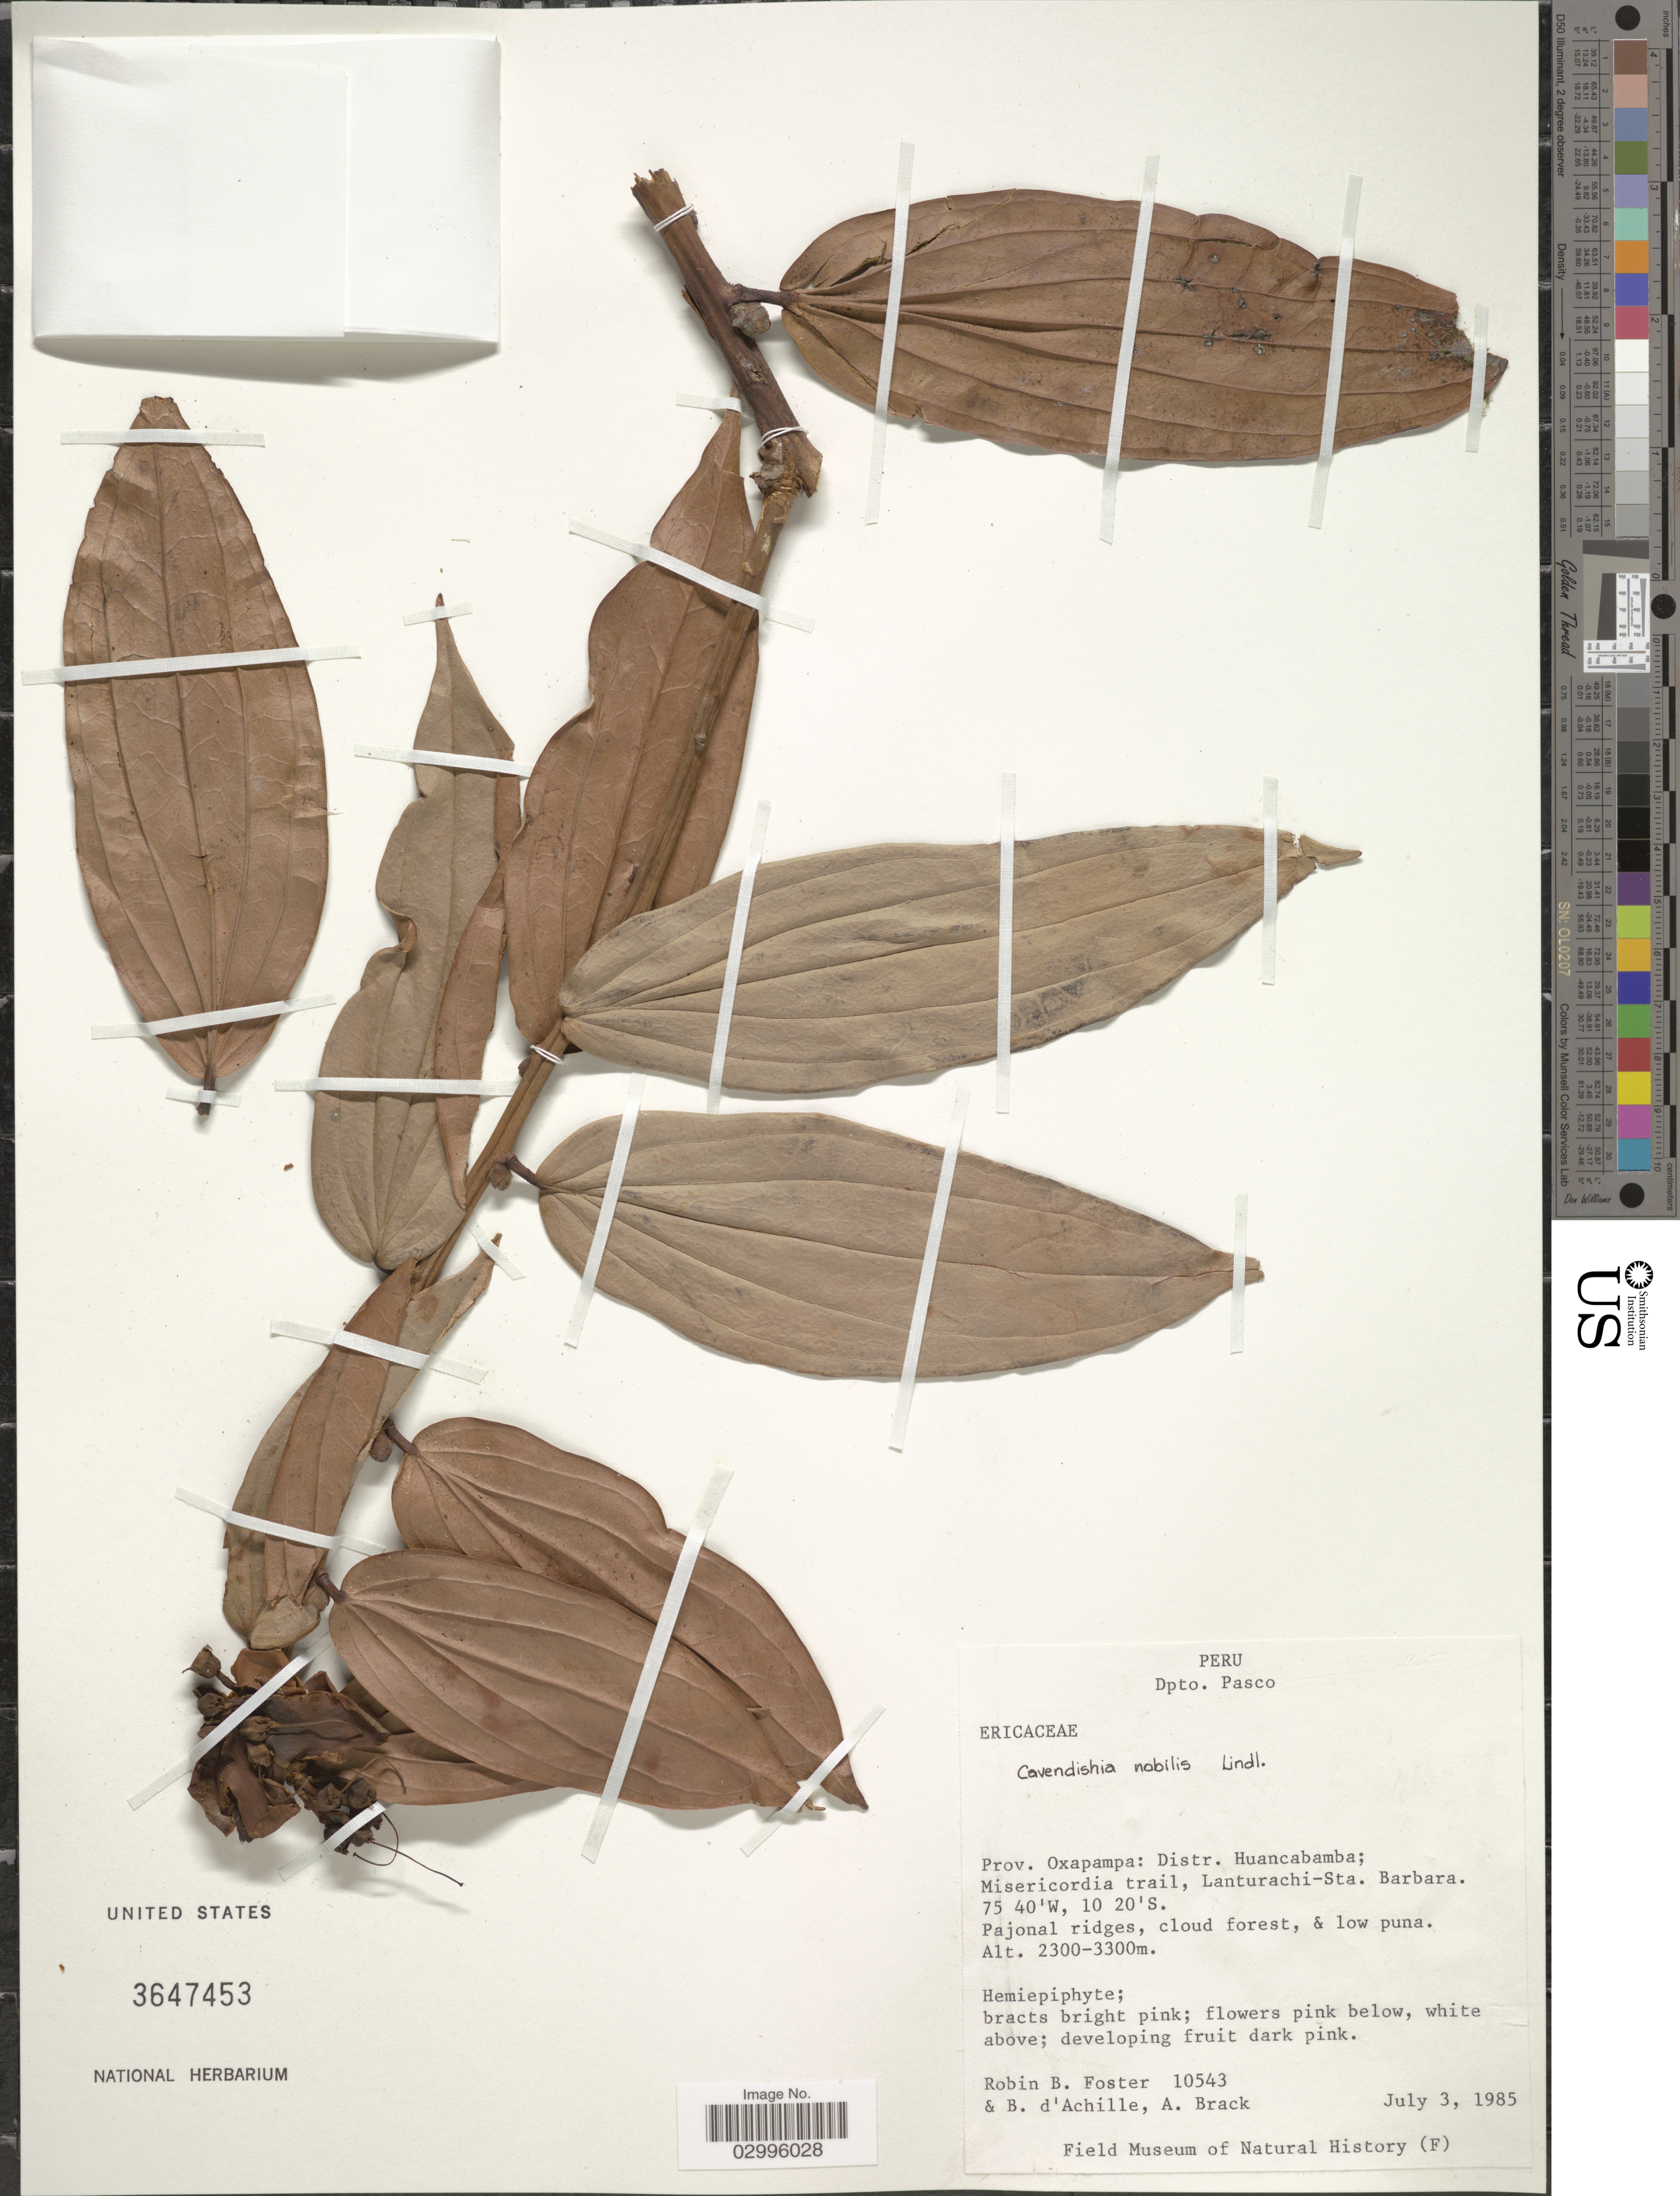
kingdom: Plantae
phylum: Tracheophyta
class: Magnoliopsida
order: Ericales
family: Ericaceae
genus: Cavendishia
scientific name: Cavendishia nobilis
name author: (Benth.) Lindl.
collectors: R. B. Foster, B. d'Achille & A. Brack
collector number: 10543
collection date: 1985-07-03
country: Peru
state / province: Pasco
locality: Dpto. Pasco. Prov. Oxapampa: Distr. Huancabamba. Misericordia trail, Lanturachi-Sta. Barbara.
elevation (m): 2300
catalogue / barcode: US 3647453